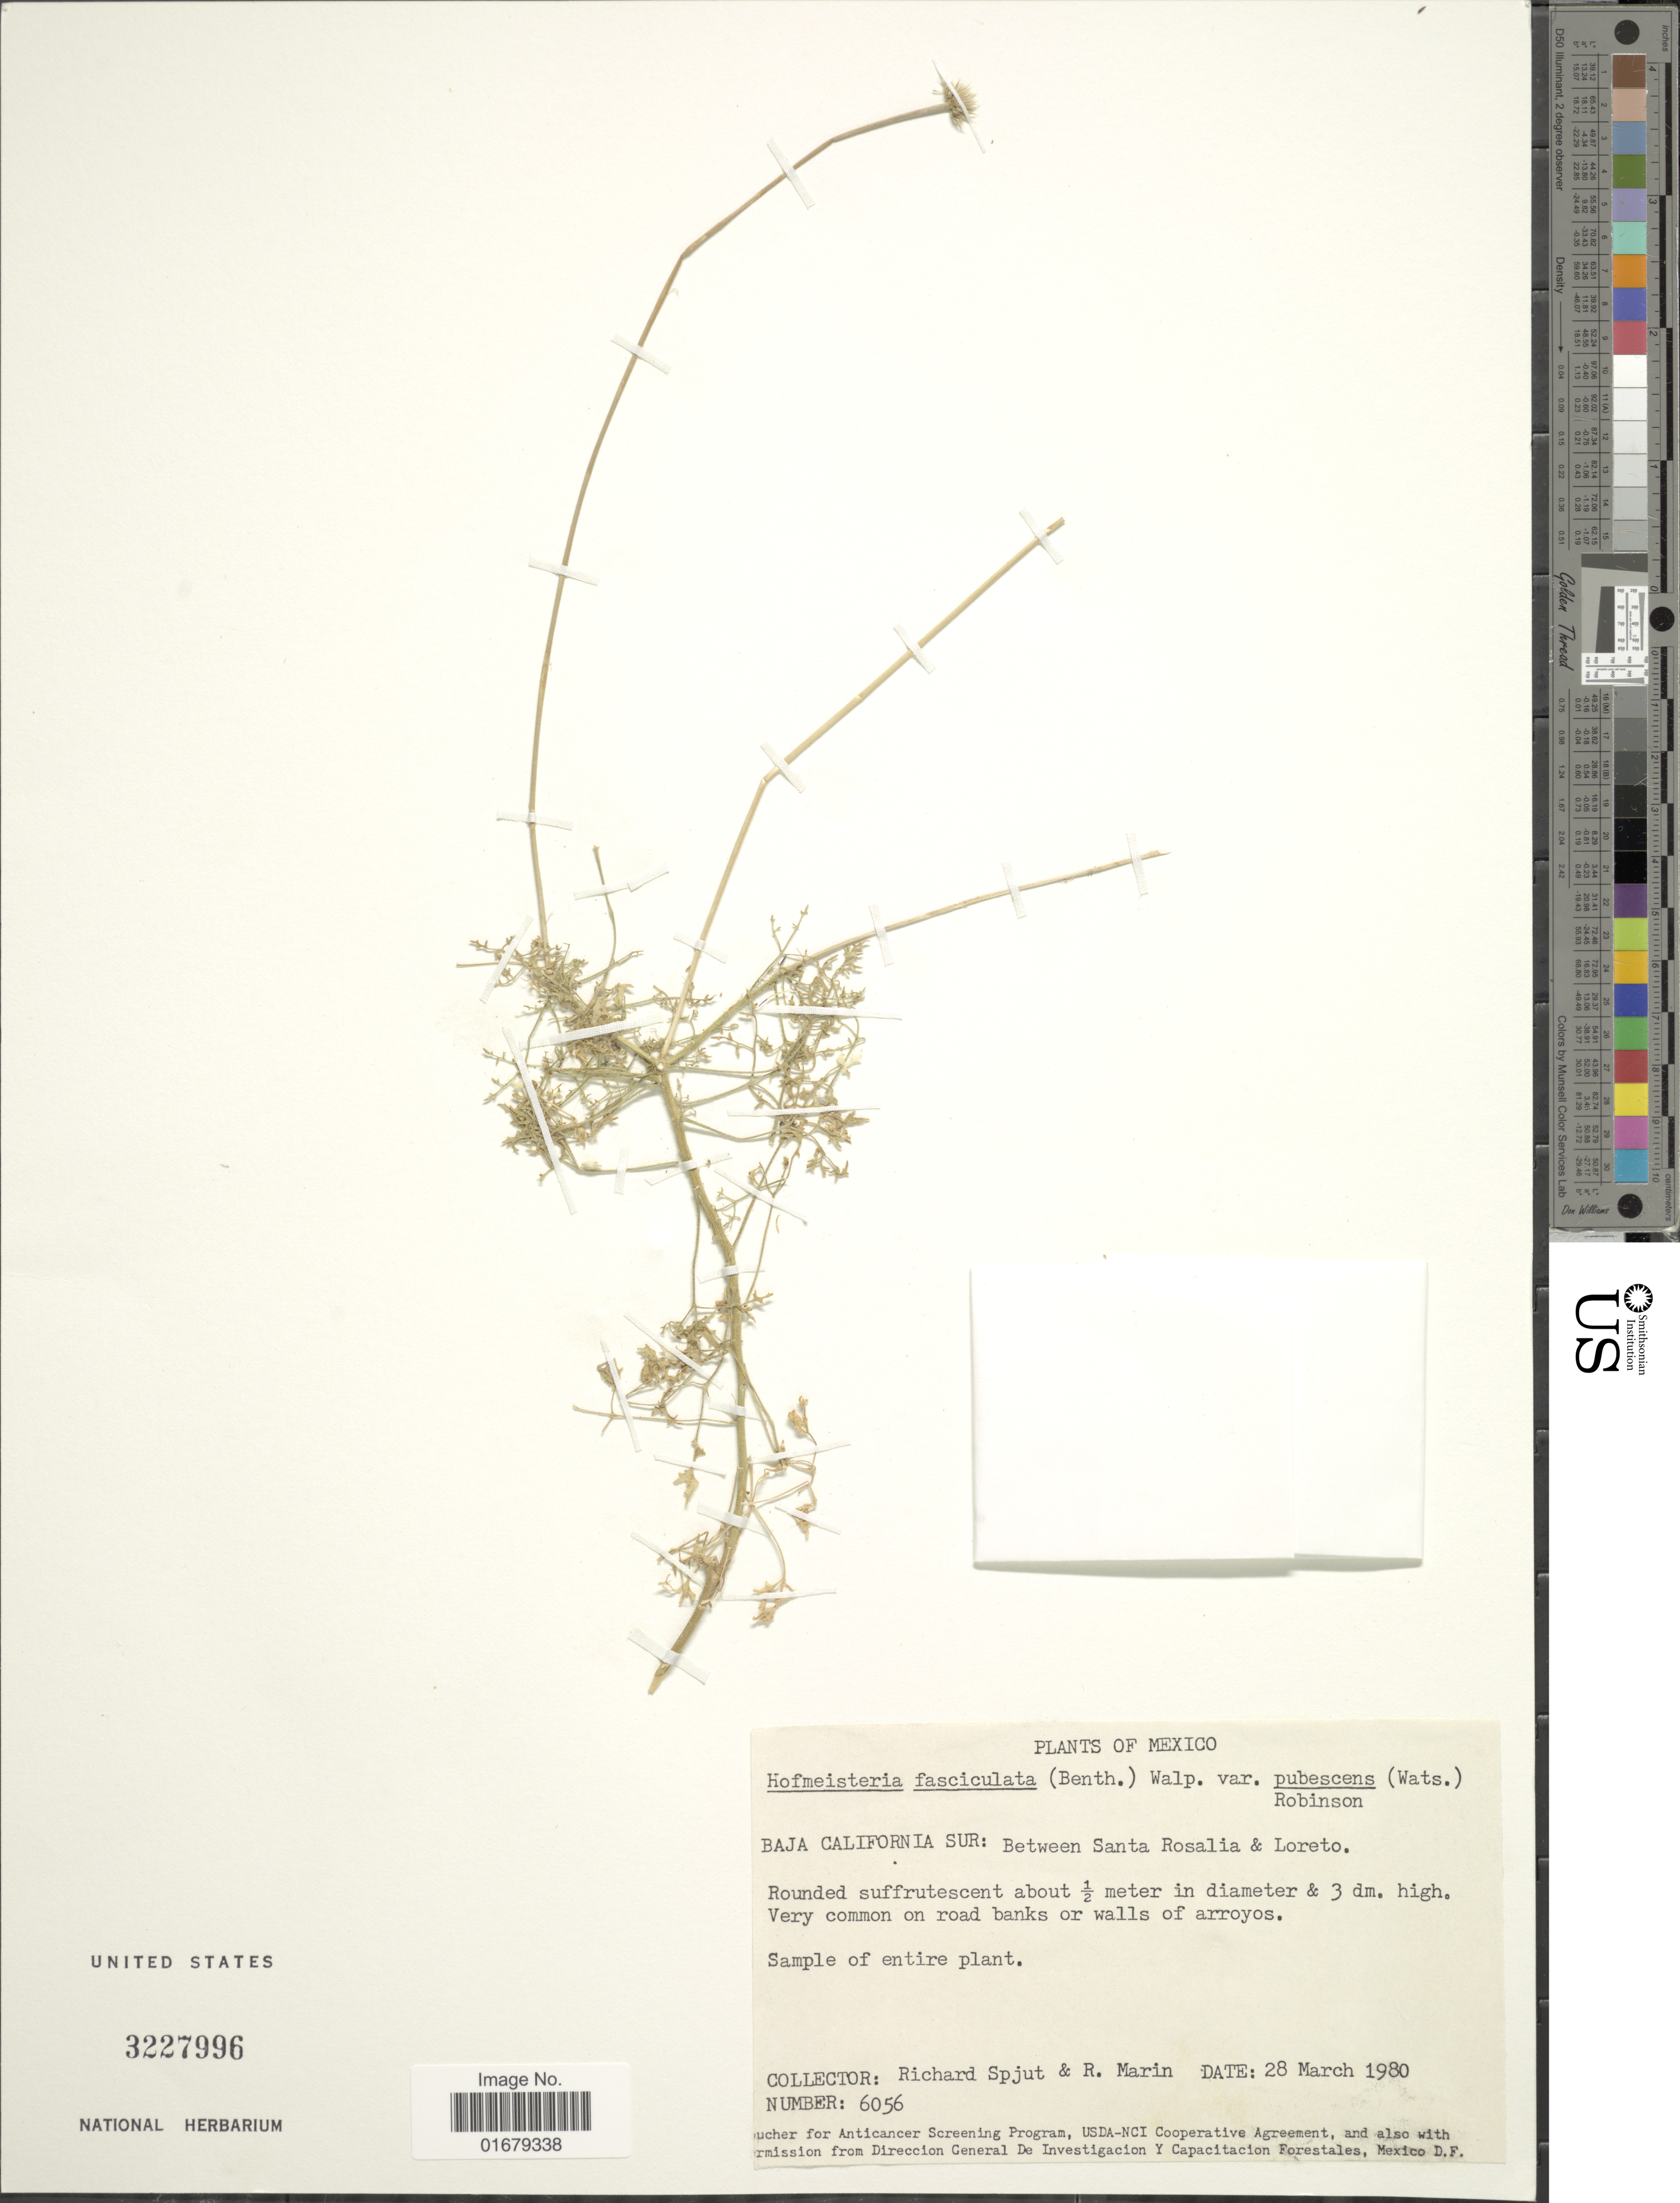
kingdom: Plantae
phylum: Tracheophyta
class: Magnoliopsida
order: Asterales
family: Asteraceae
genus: Hofmeisteria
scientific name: Hofmeisteria fasciculata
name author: (Benth.) Walp.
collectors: R. Spjut & R. Williams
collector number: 6056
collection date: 1980-03-28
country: Mexico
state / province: Baja California Sur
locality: Between Santa Rosalia & Loreto.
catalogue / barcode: US 3227996